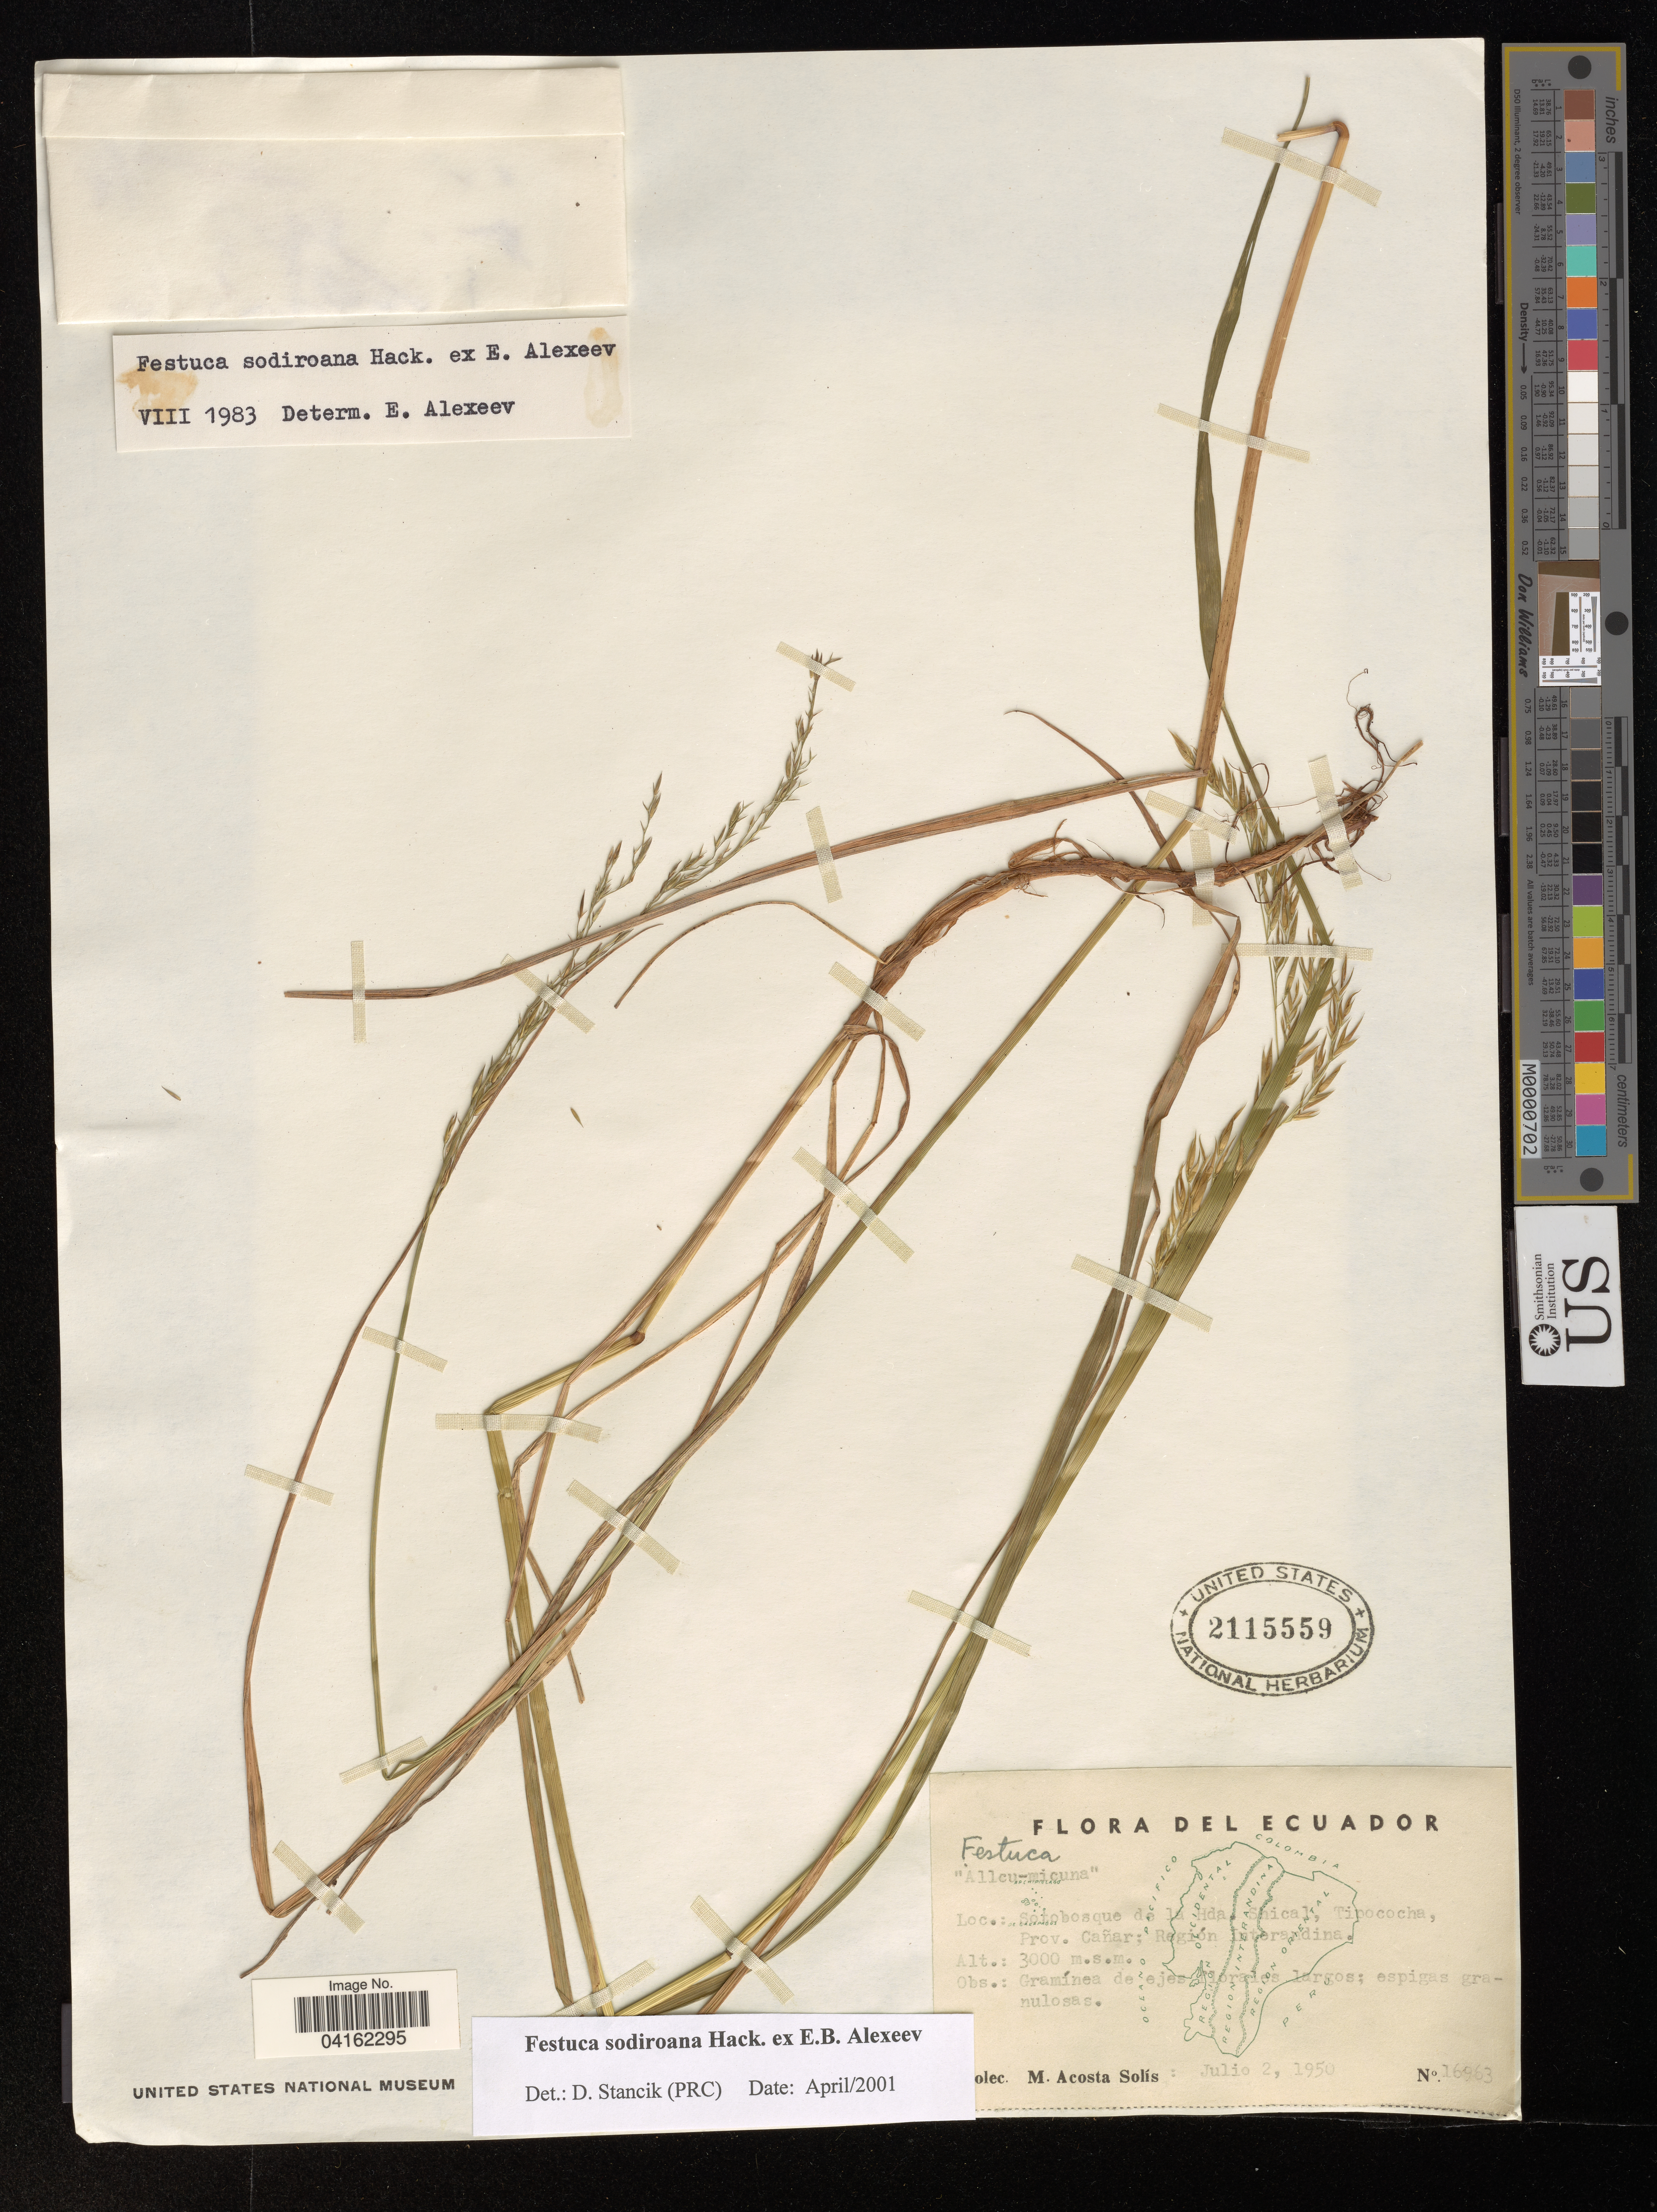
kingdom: Plantae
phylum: Tracheophyta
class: Liliopsida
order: Poales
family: Poaceae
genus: Festuca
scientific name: Festuca sodiroana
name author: Hack. ex E.B. Alexeev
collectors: M. Acosta Solis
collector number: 16963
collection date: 1950-07-02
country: Ecuador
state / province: Cañar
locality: Solo bosque de la Hda. Saical, Tipococha. Región Interandina.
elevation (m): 3000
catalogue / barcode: US 2115559